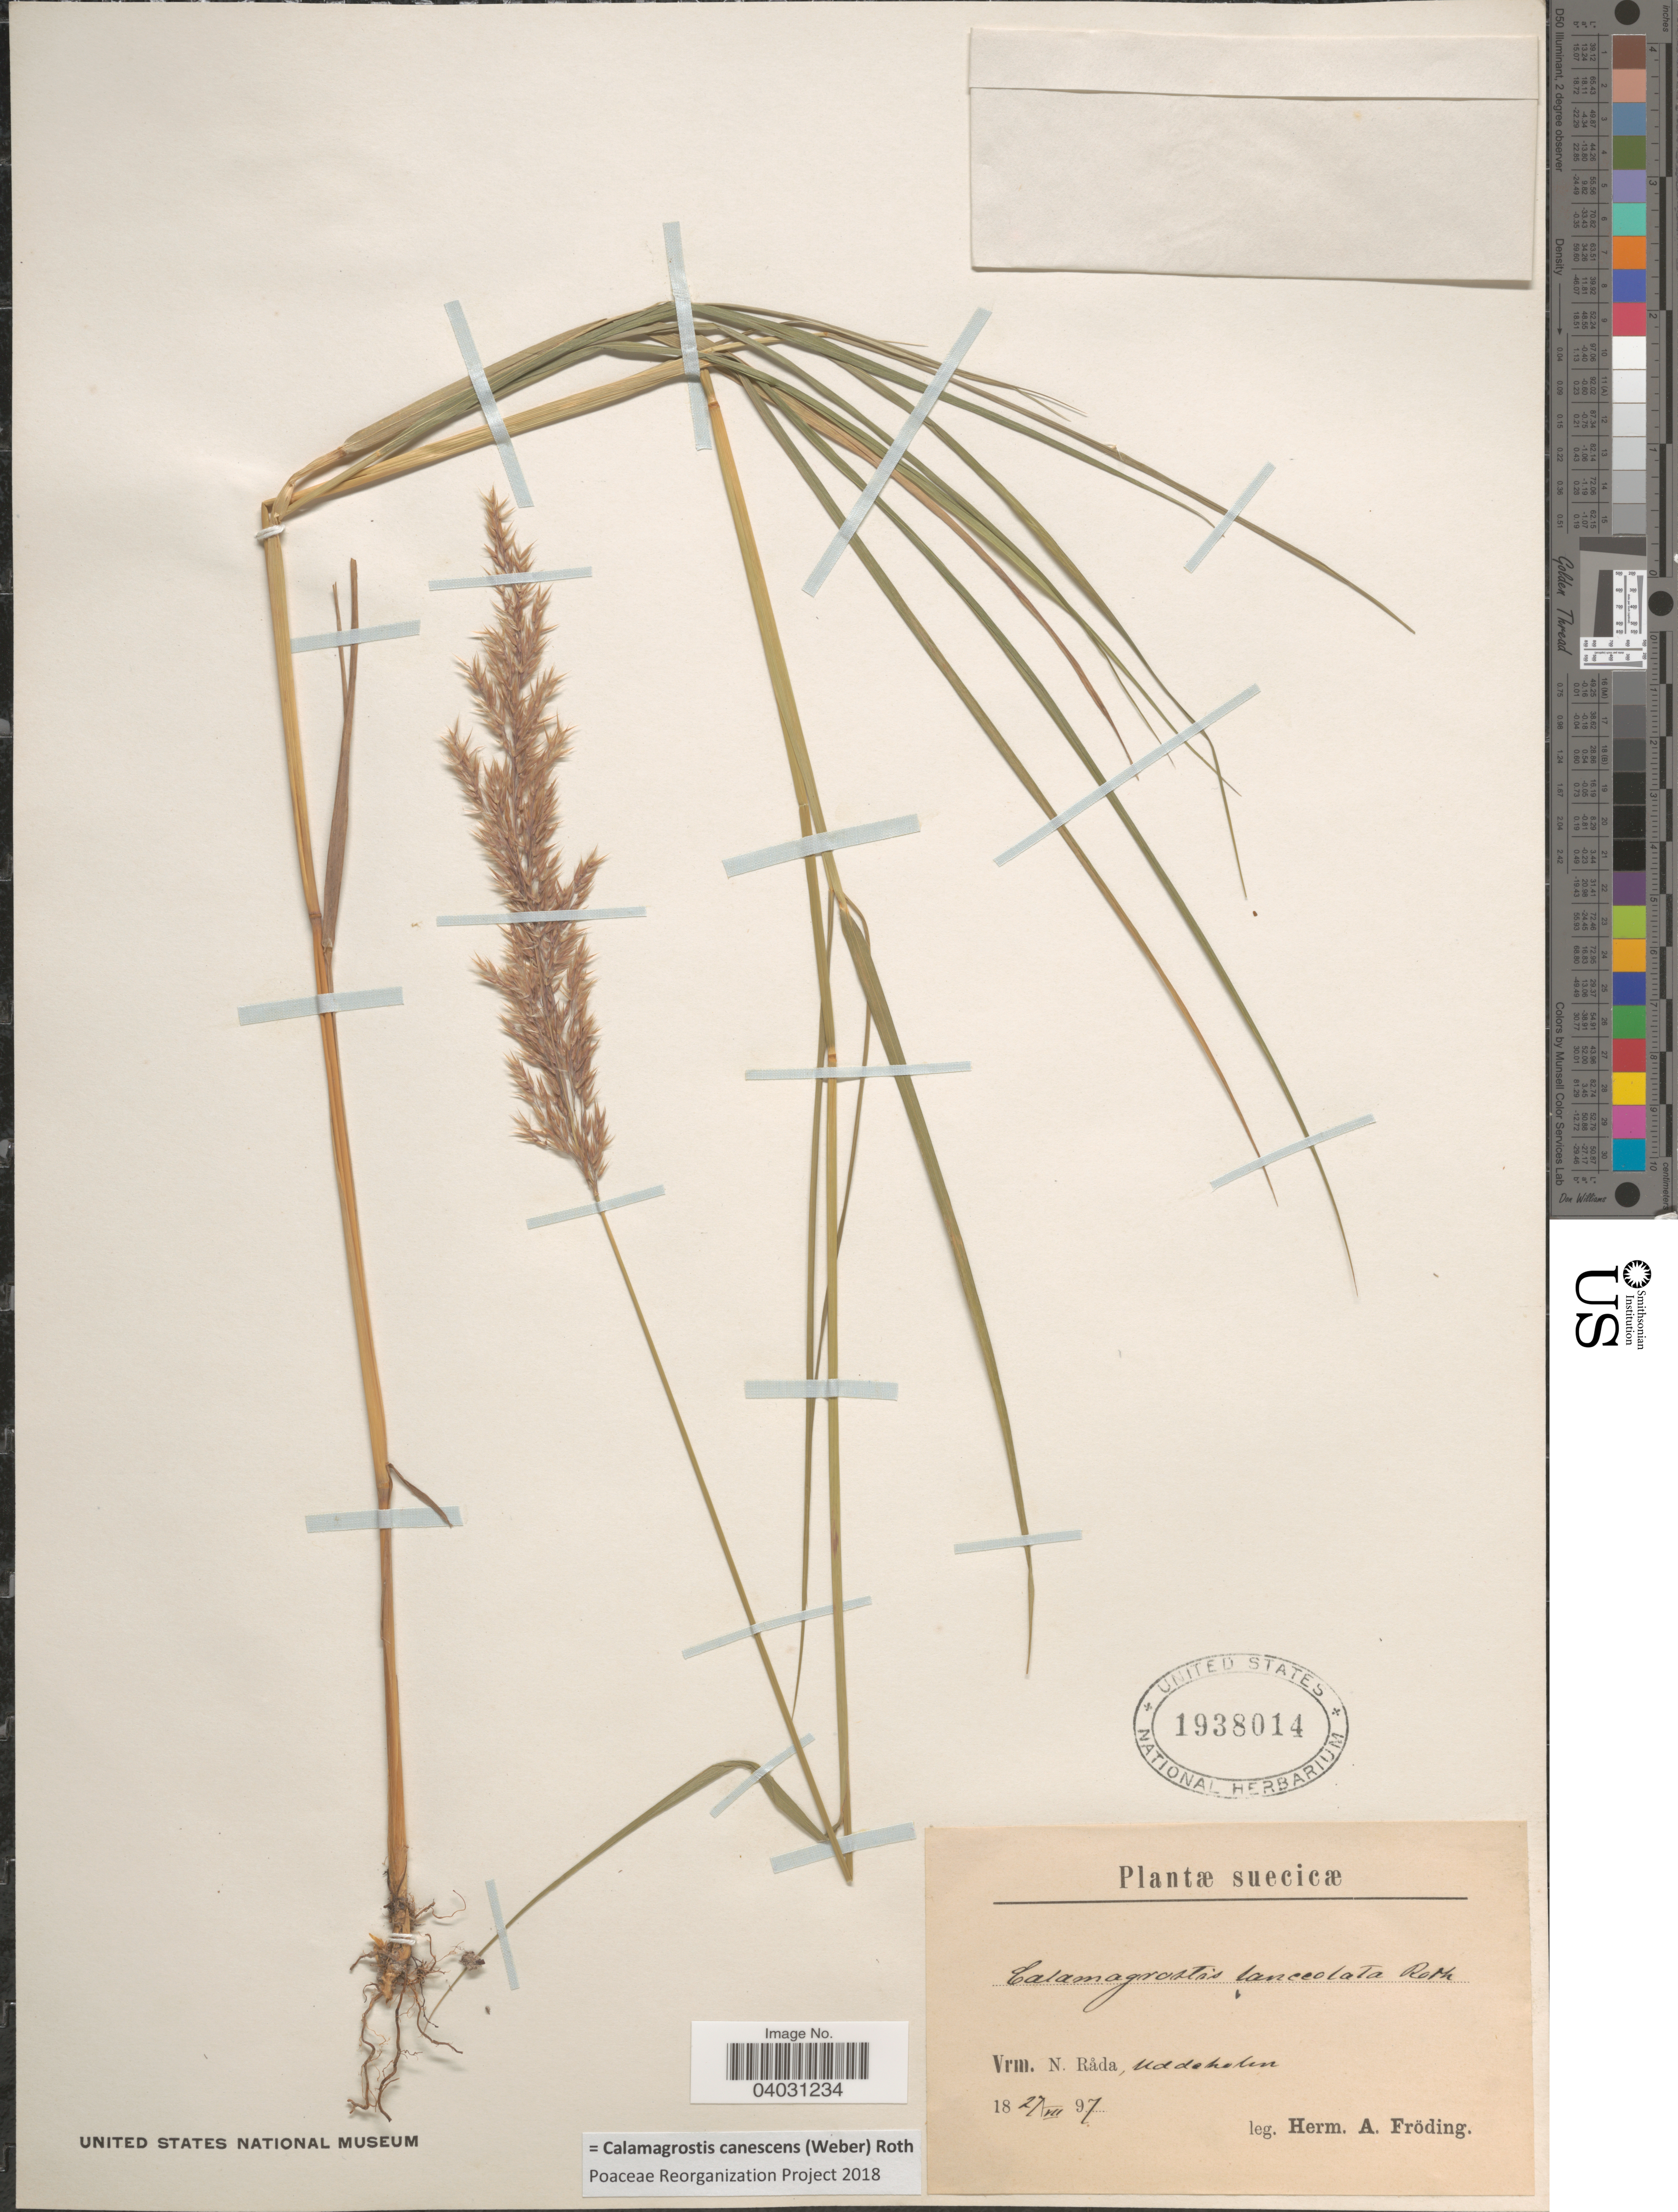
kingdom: Plantae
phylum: Tracheophyta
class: Liliopsida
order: Poales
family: Poaceae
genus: Calamagrostis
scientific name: Calamagrostis canescens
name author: (G.H. Weber) Roth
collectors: H. Froding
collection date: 1897-07-27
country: Sweden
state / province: Varmland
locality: Suecicæ. Vrm. N. Råda, Uddaholm.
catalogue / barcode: US 1938014